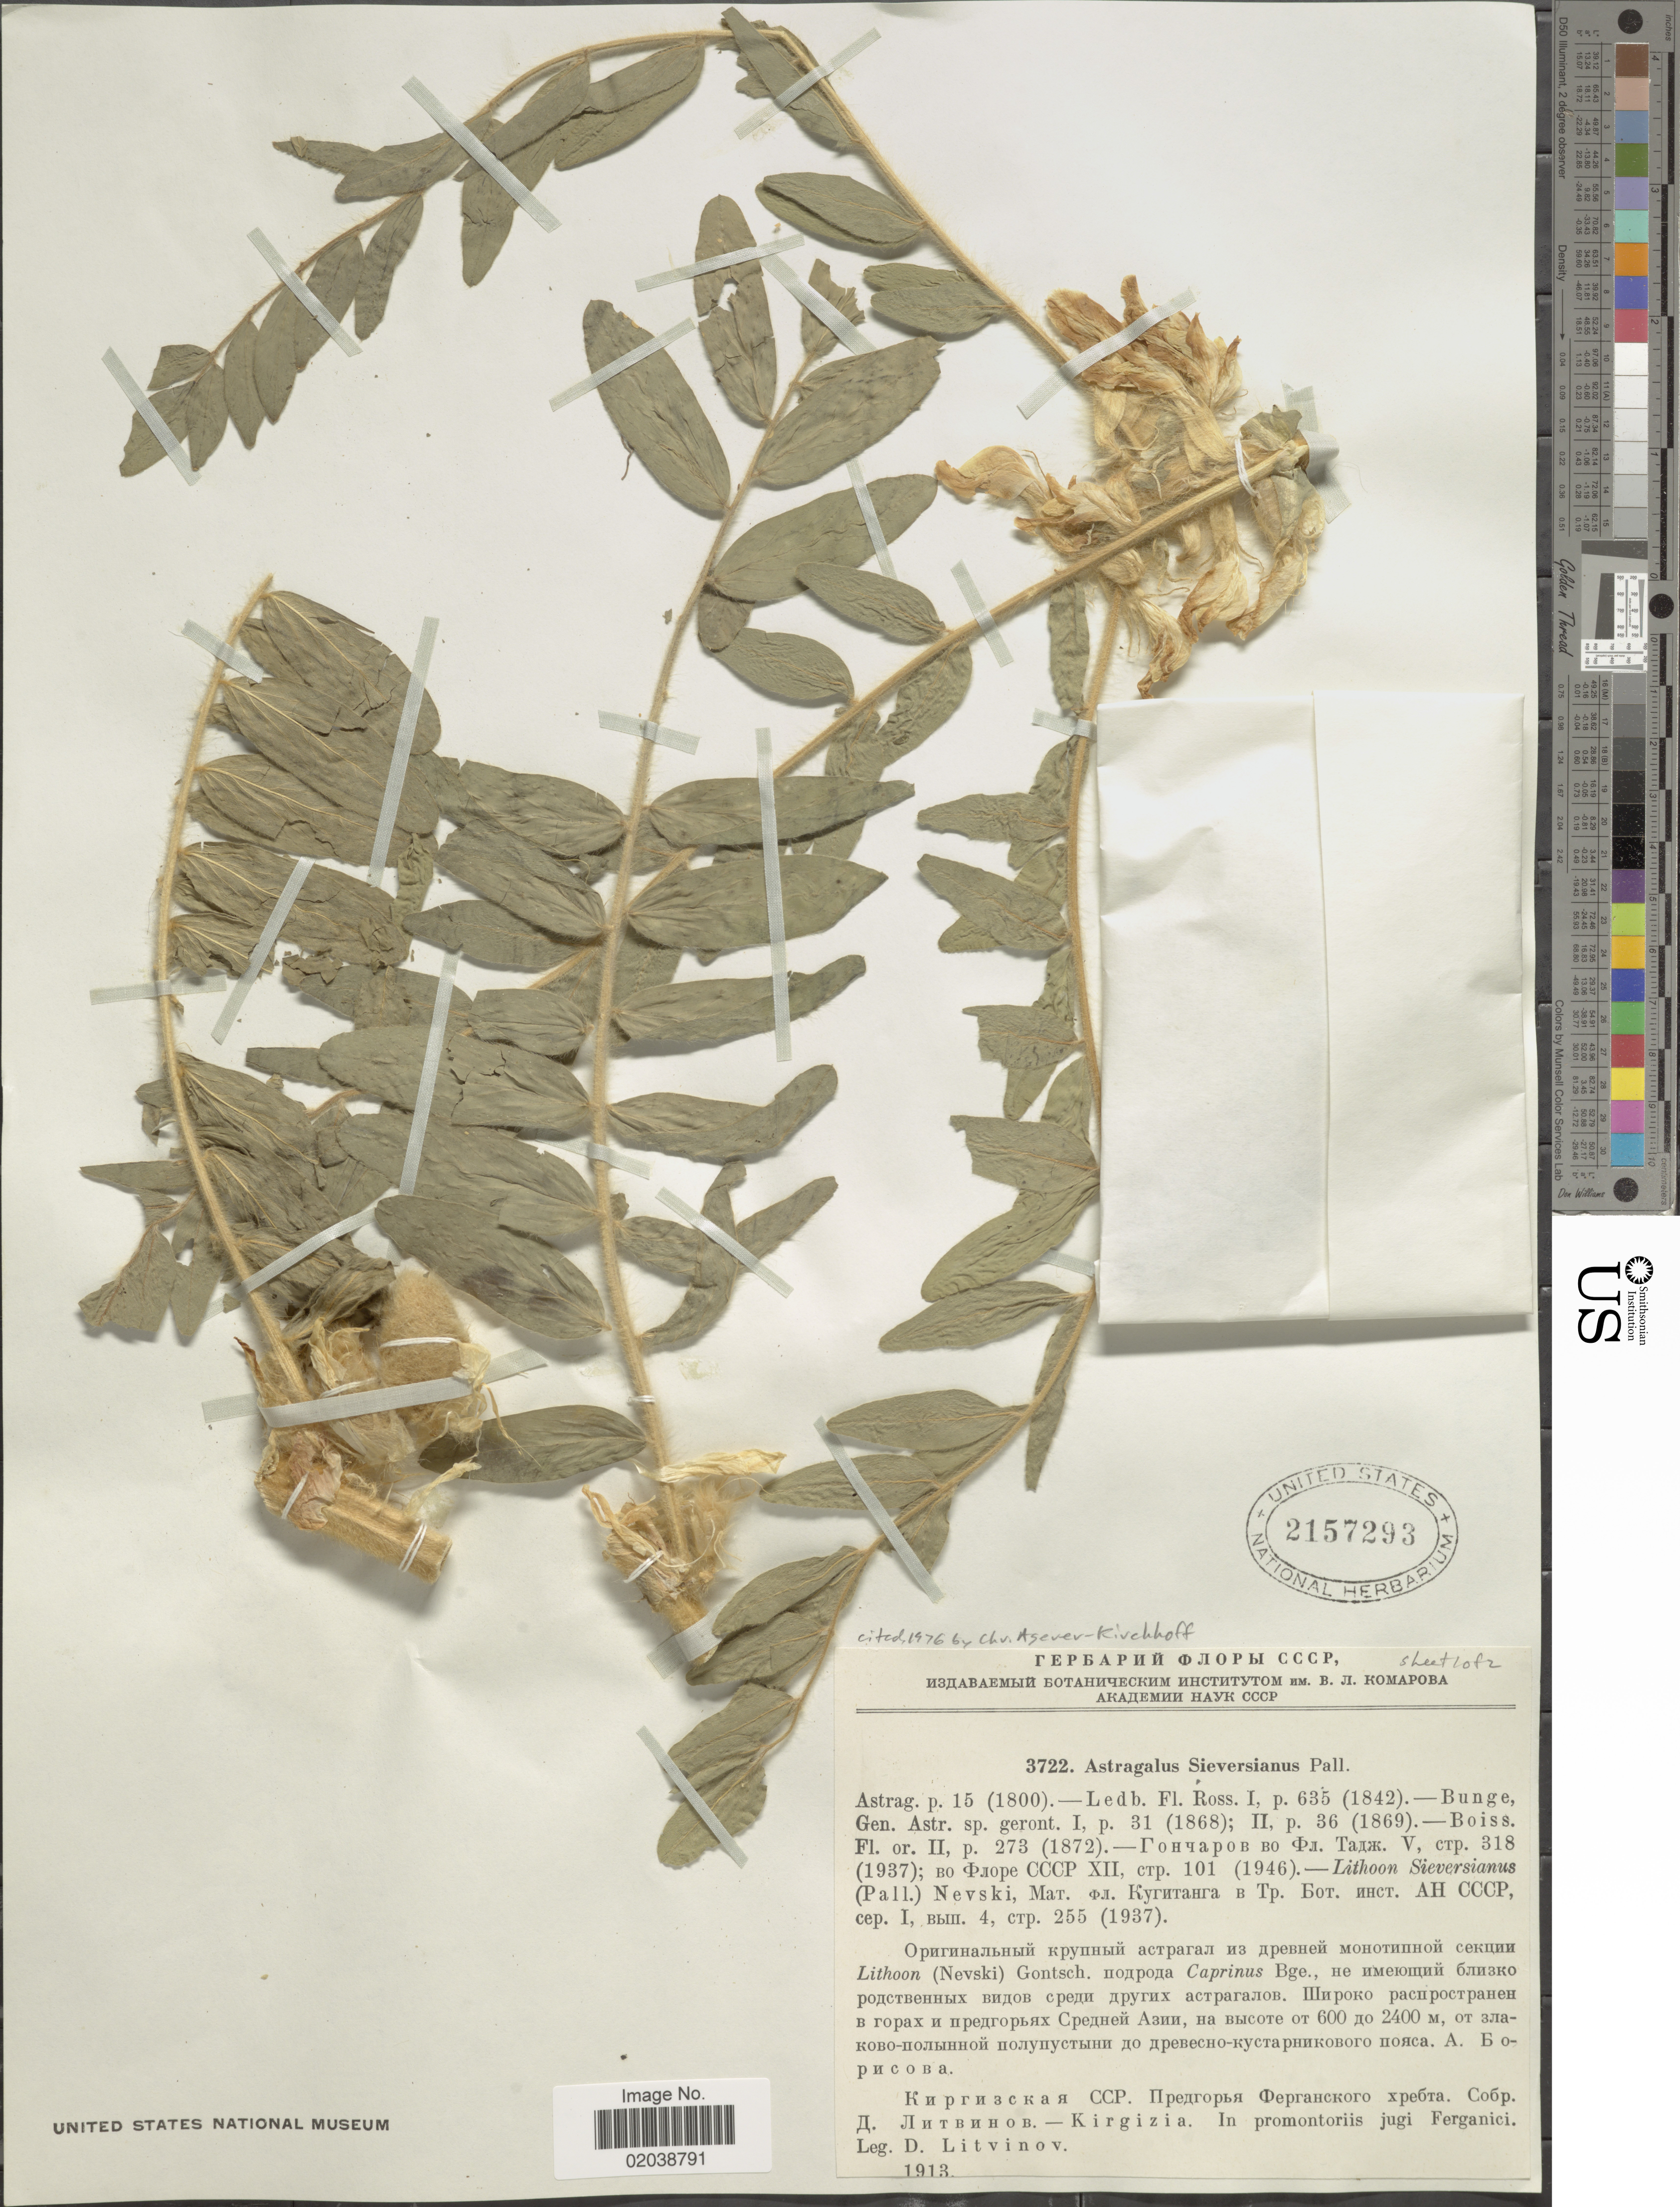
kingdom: Plantae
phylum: Tracheophyta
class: Magnoliopsida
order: Fabales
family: Fabaceae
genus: Astragalus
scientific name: Astragalus sieversianus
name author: Pall.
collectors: D. Litvinov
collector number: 3722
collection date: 1913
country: Kyrgyzstan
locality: Kirgizia. In promontoriis jugi Ferganici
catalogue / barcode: US 2157293